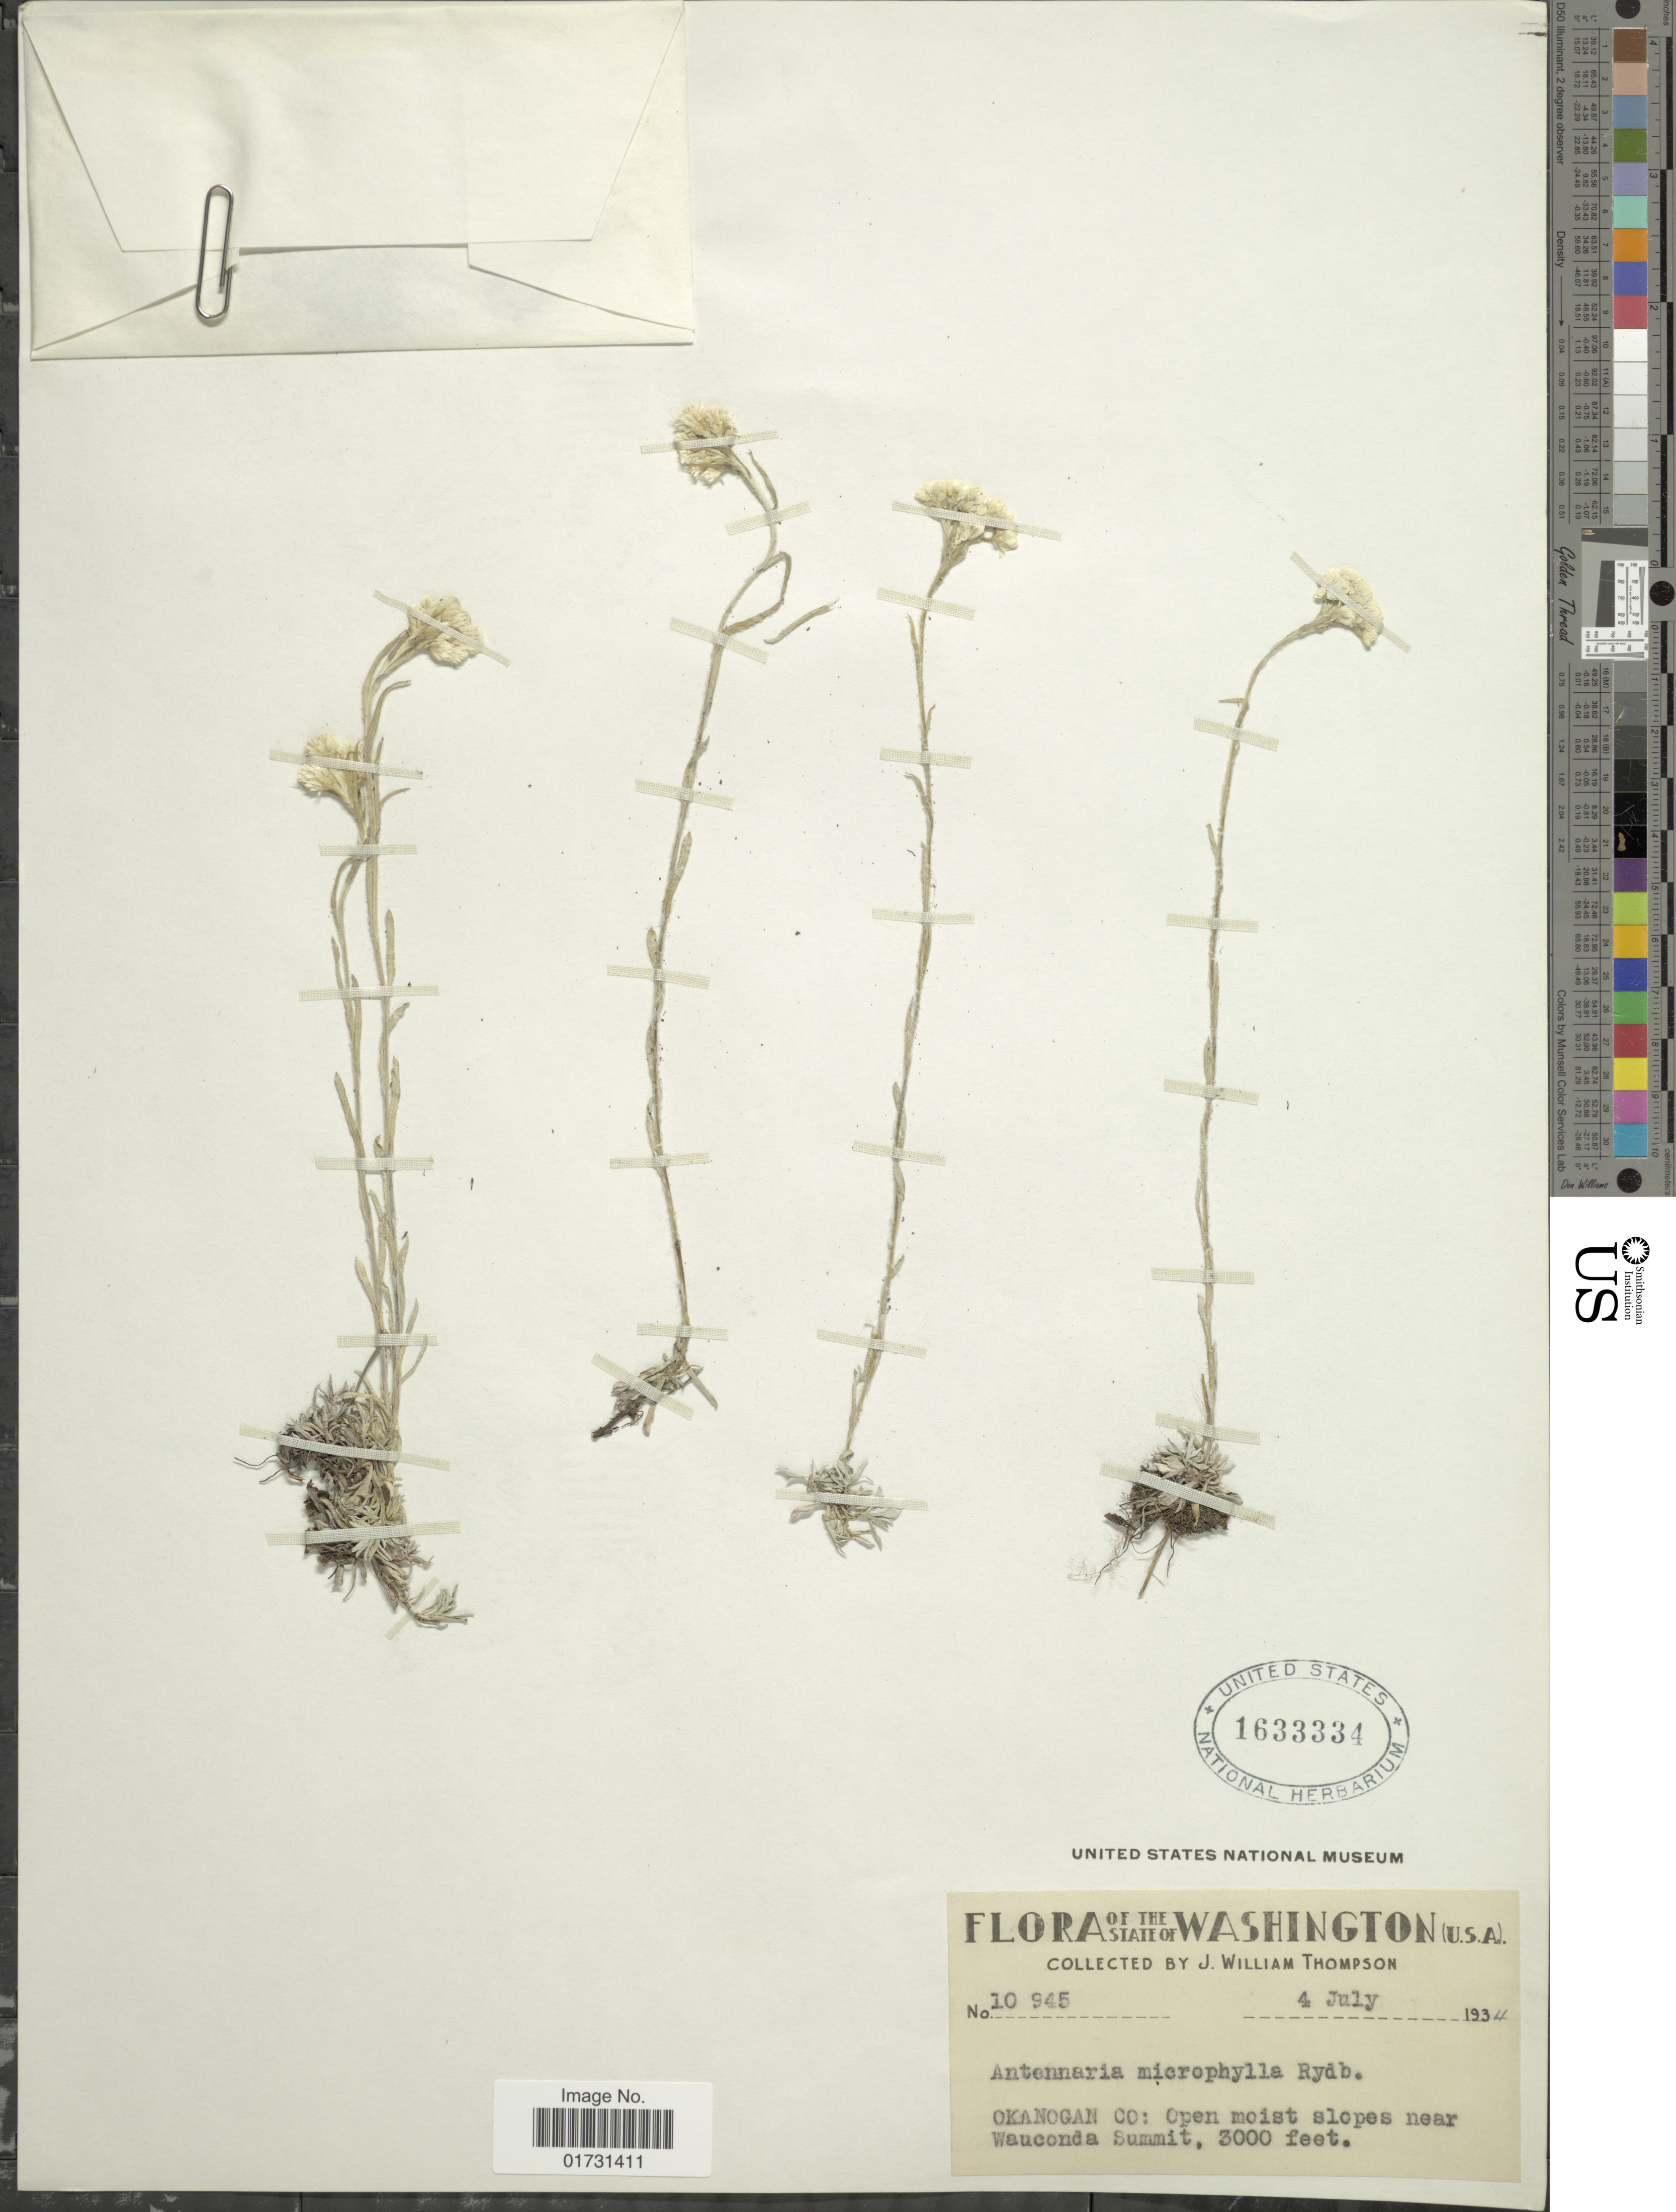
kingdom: Plantae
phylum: Tracheophyta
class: Magnoliopsida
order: Asterales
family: Asteraceae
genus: Antennaria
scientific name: Antennaria microphylla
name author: Rydb.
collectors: J. W. Thompson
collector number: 10945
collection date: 1934-07-04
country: United States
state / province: Washington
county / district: Okanogan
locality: The State of Washington, Okanogan Co: Open moist slopes near Wauconda Summit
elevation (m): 914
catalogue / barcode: US 1633334